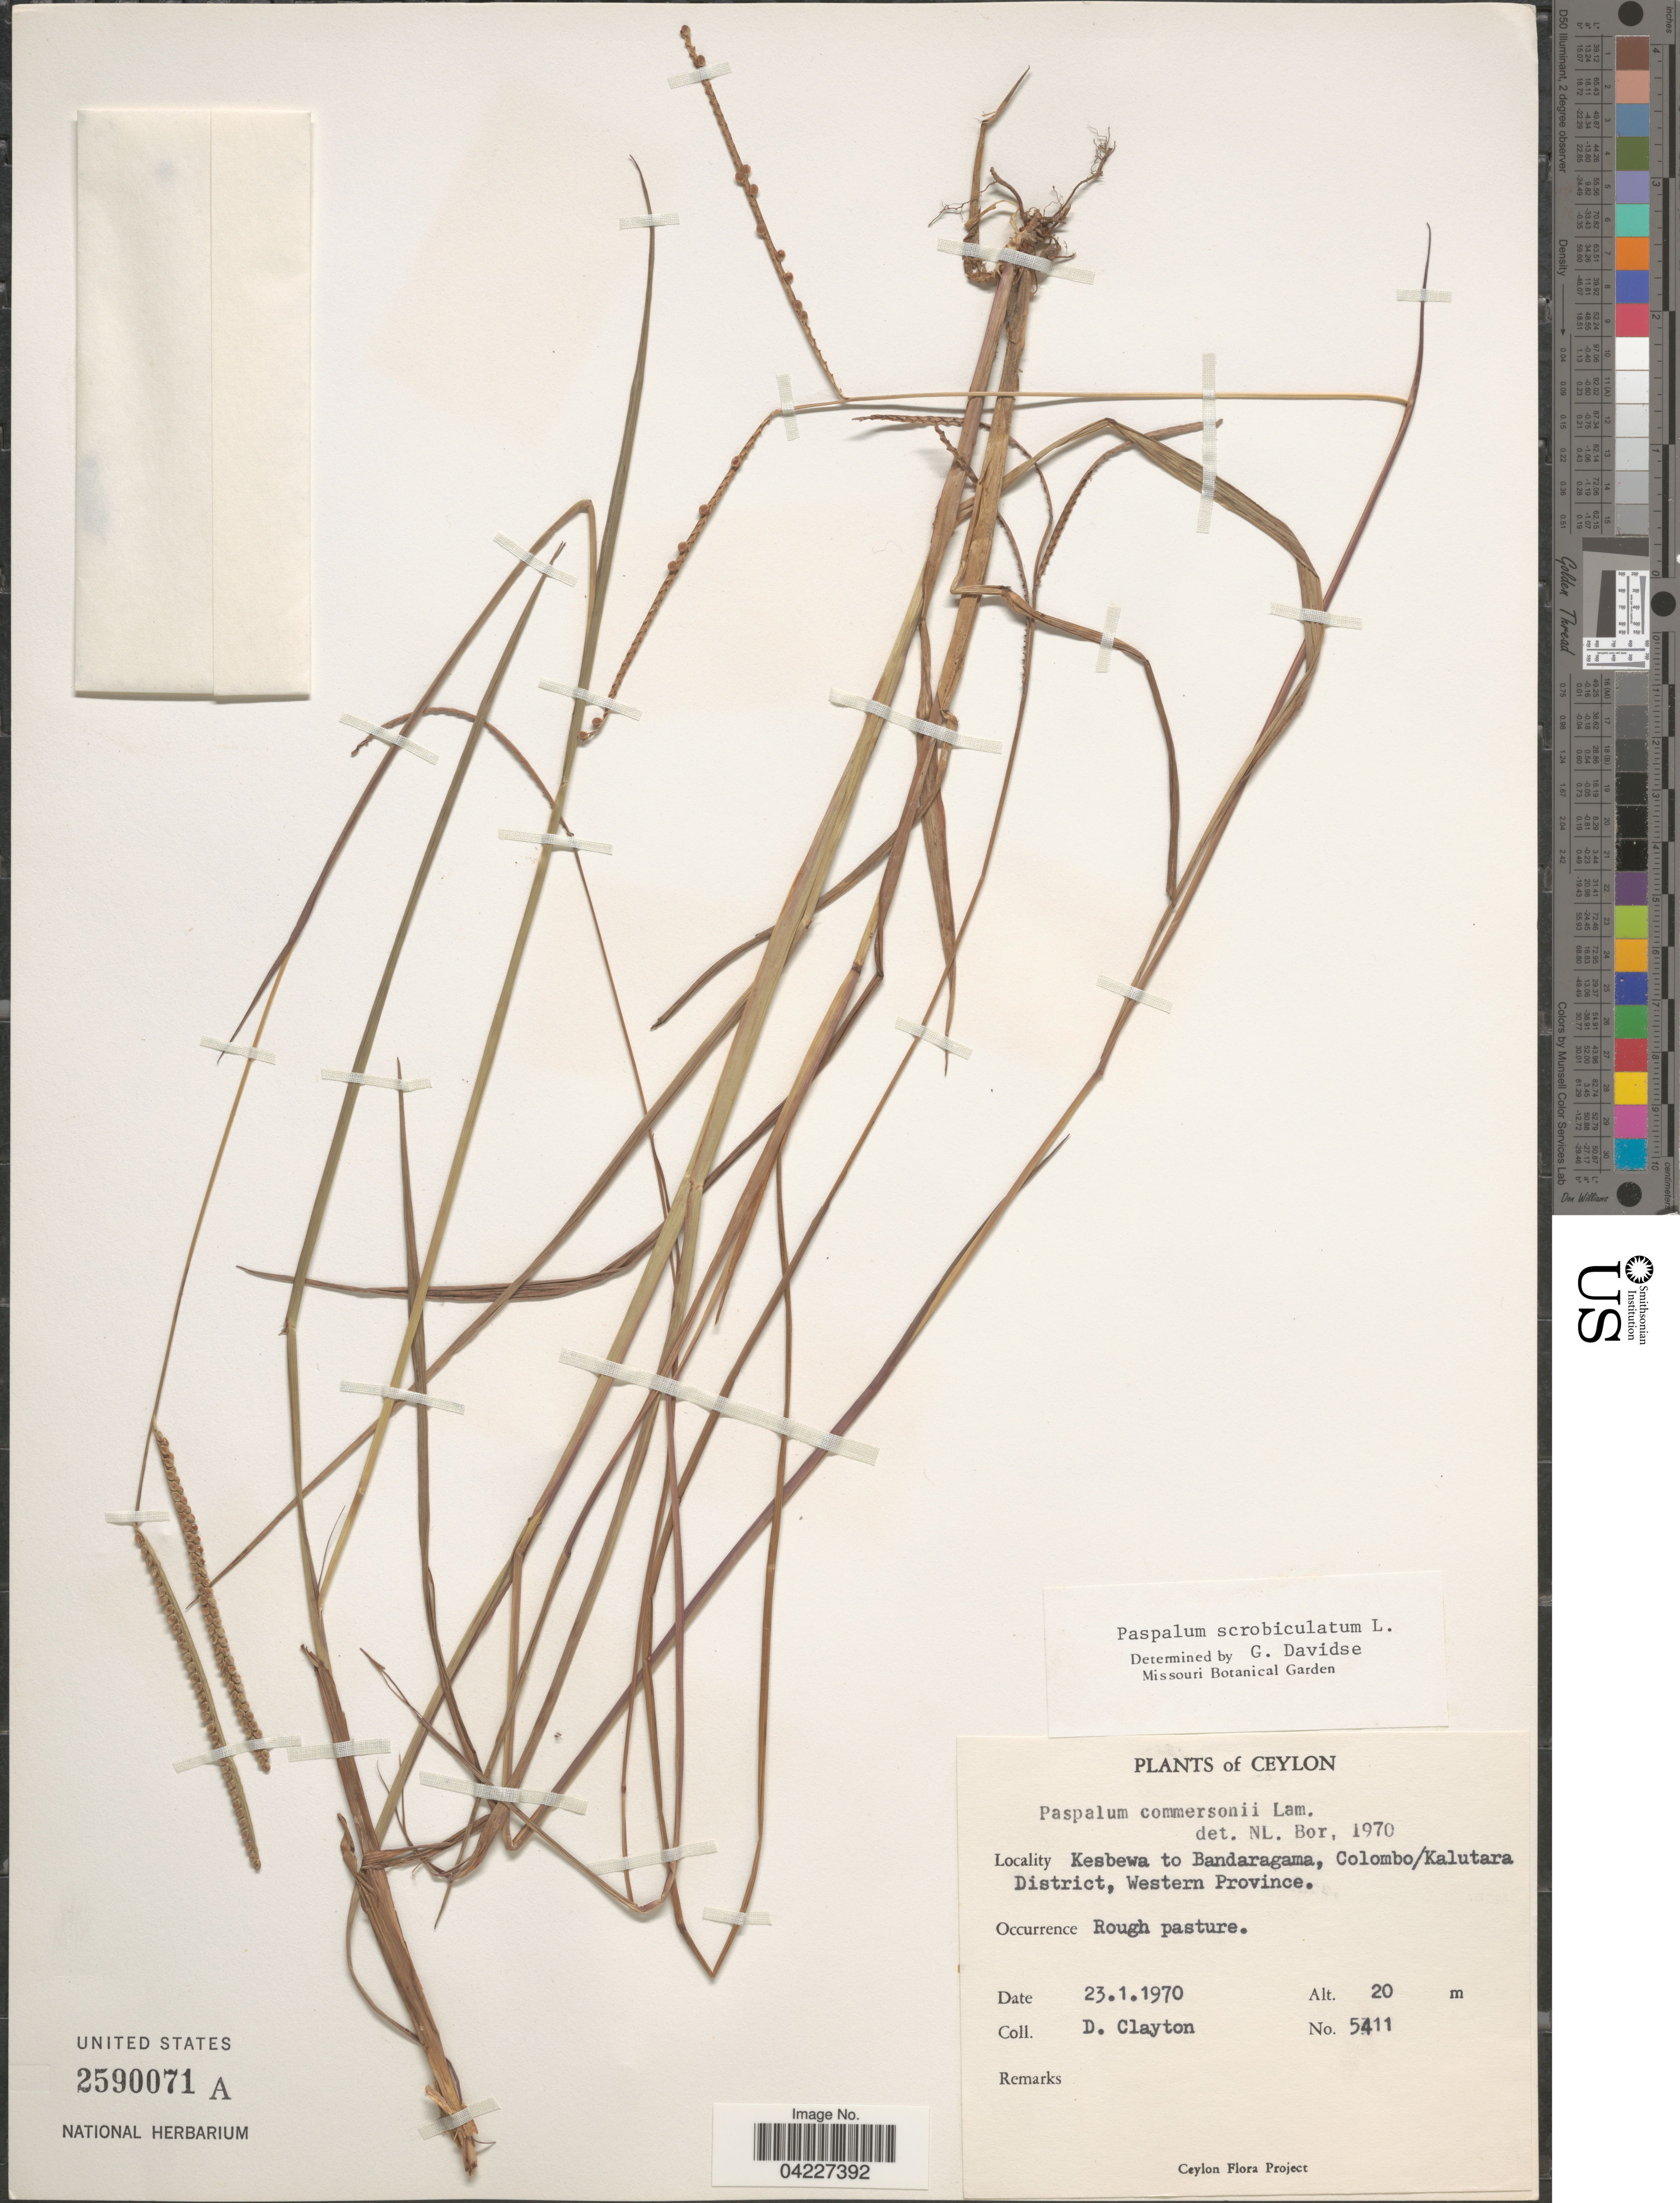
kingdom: Plantae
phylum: Tracheophyta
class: Liliopsida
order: Poales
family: Poaceae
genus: Paspalum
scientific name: Paspalum scrobiculatum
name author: L.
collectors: D. Clayton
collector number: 5411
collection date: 1970-01-23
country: Sri Lanka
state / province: Western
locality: Ceylon. Kesbewa to Bandaragama, Colombo/Kalutara District.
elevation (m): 20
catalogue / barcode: US 2590071A